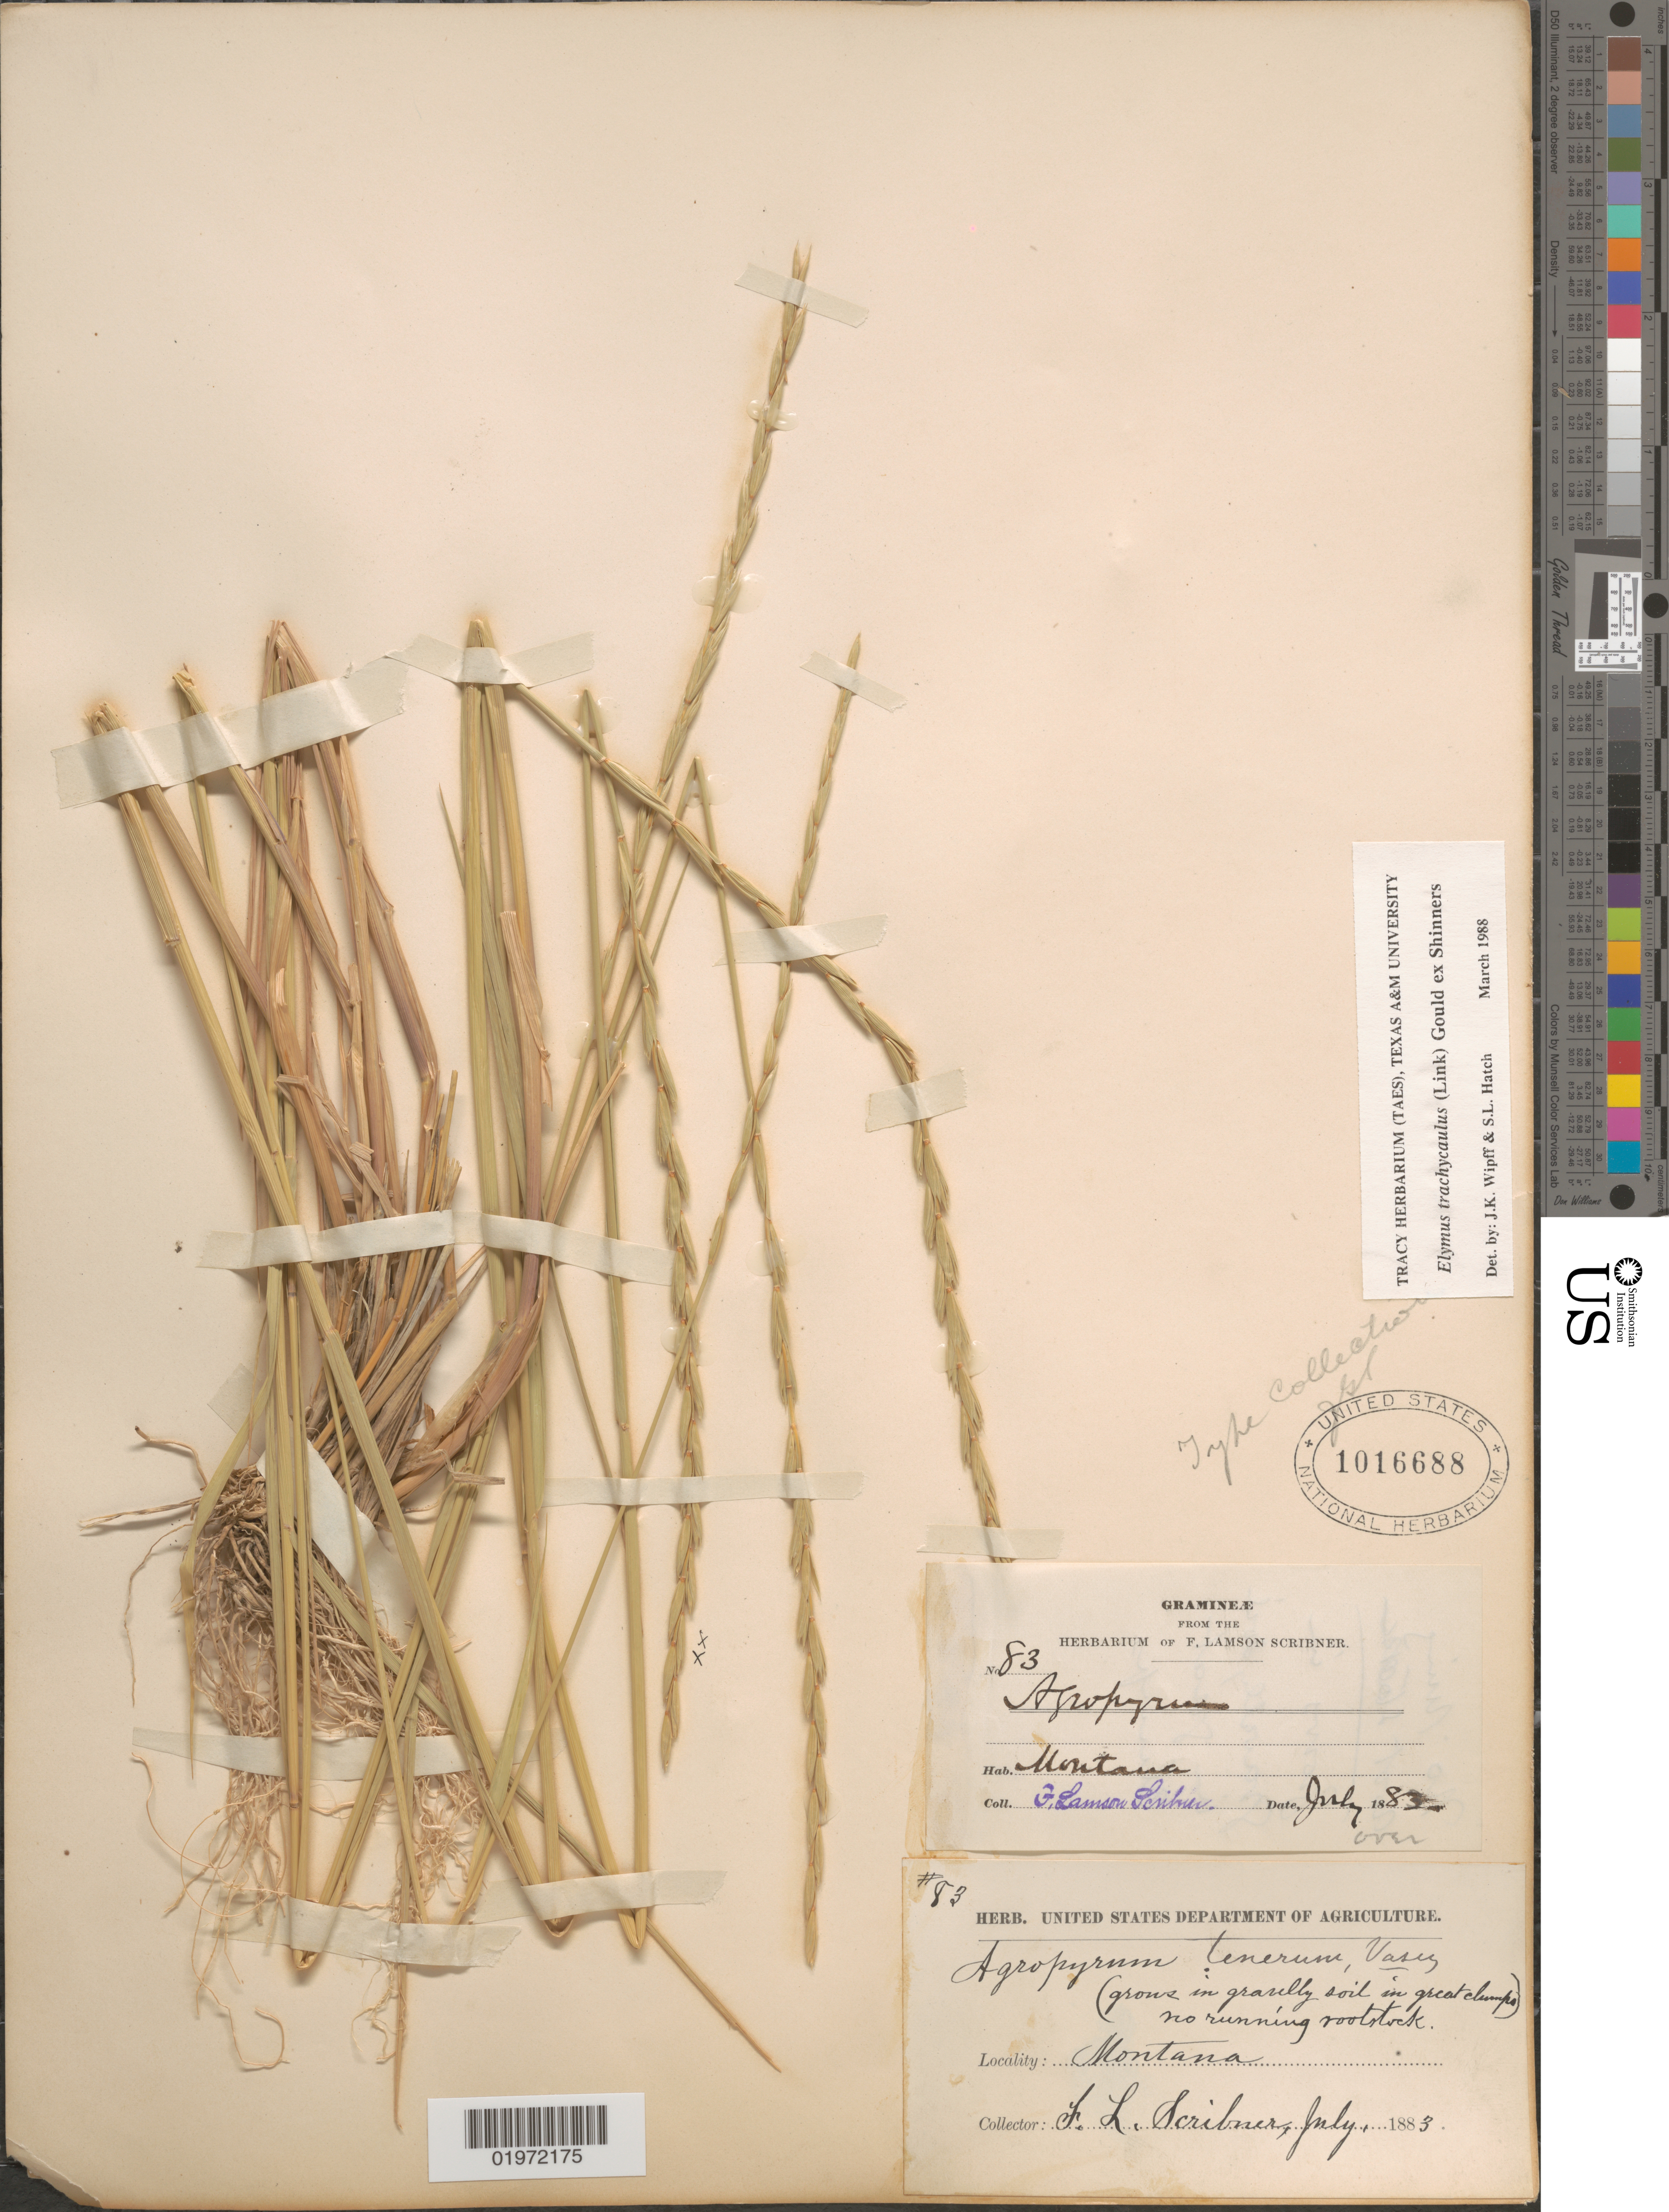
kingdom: Plantae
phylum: Tracheophyta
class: Liliopsida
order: Poales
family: Poaceae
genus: Elymus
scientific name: Elymus trachycaulus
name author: (Link) Gould ex Shinners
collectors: F. L. Scribner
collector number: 83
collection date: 1883-07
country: United States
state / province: Montana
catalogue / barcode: US 1016688